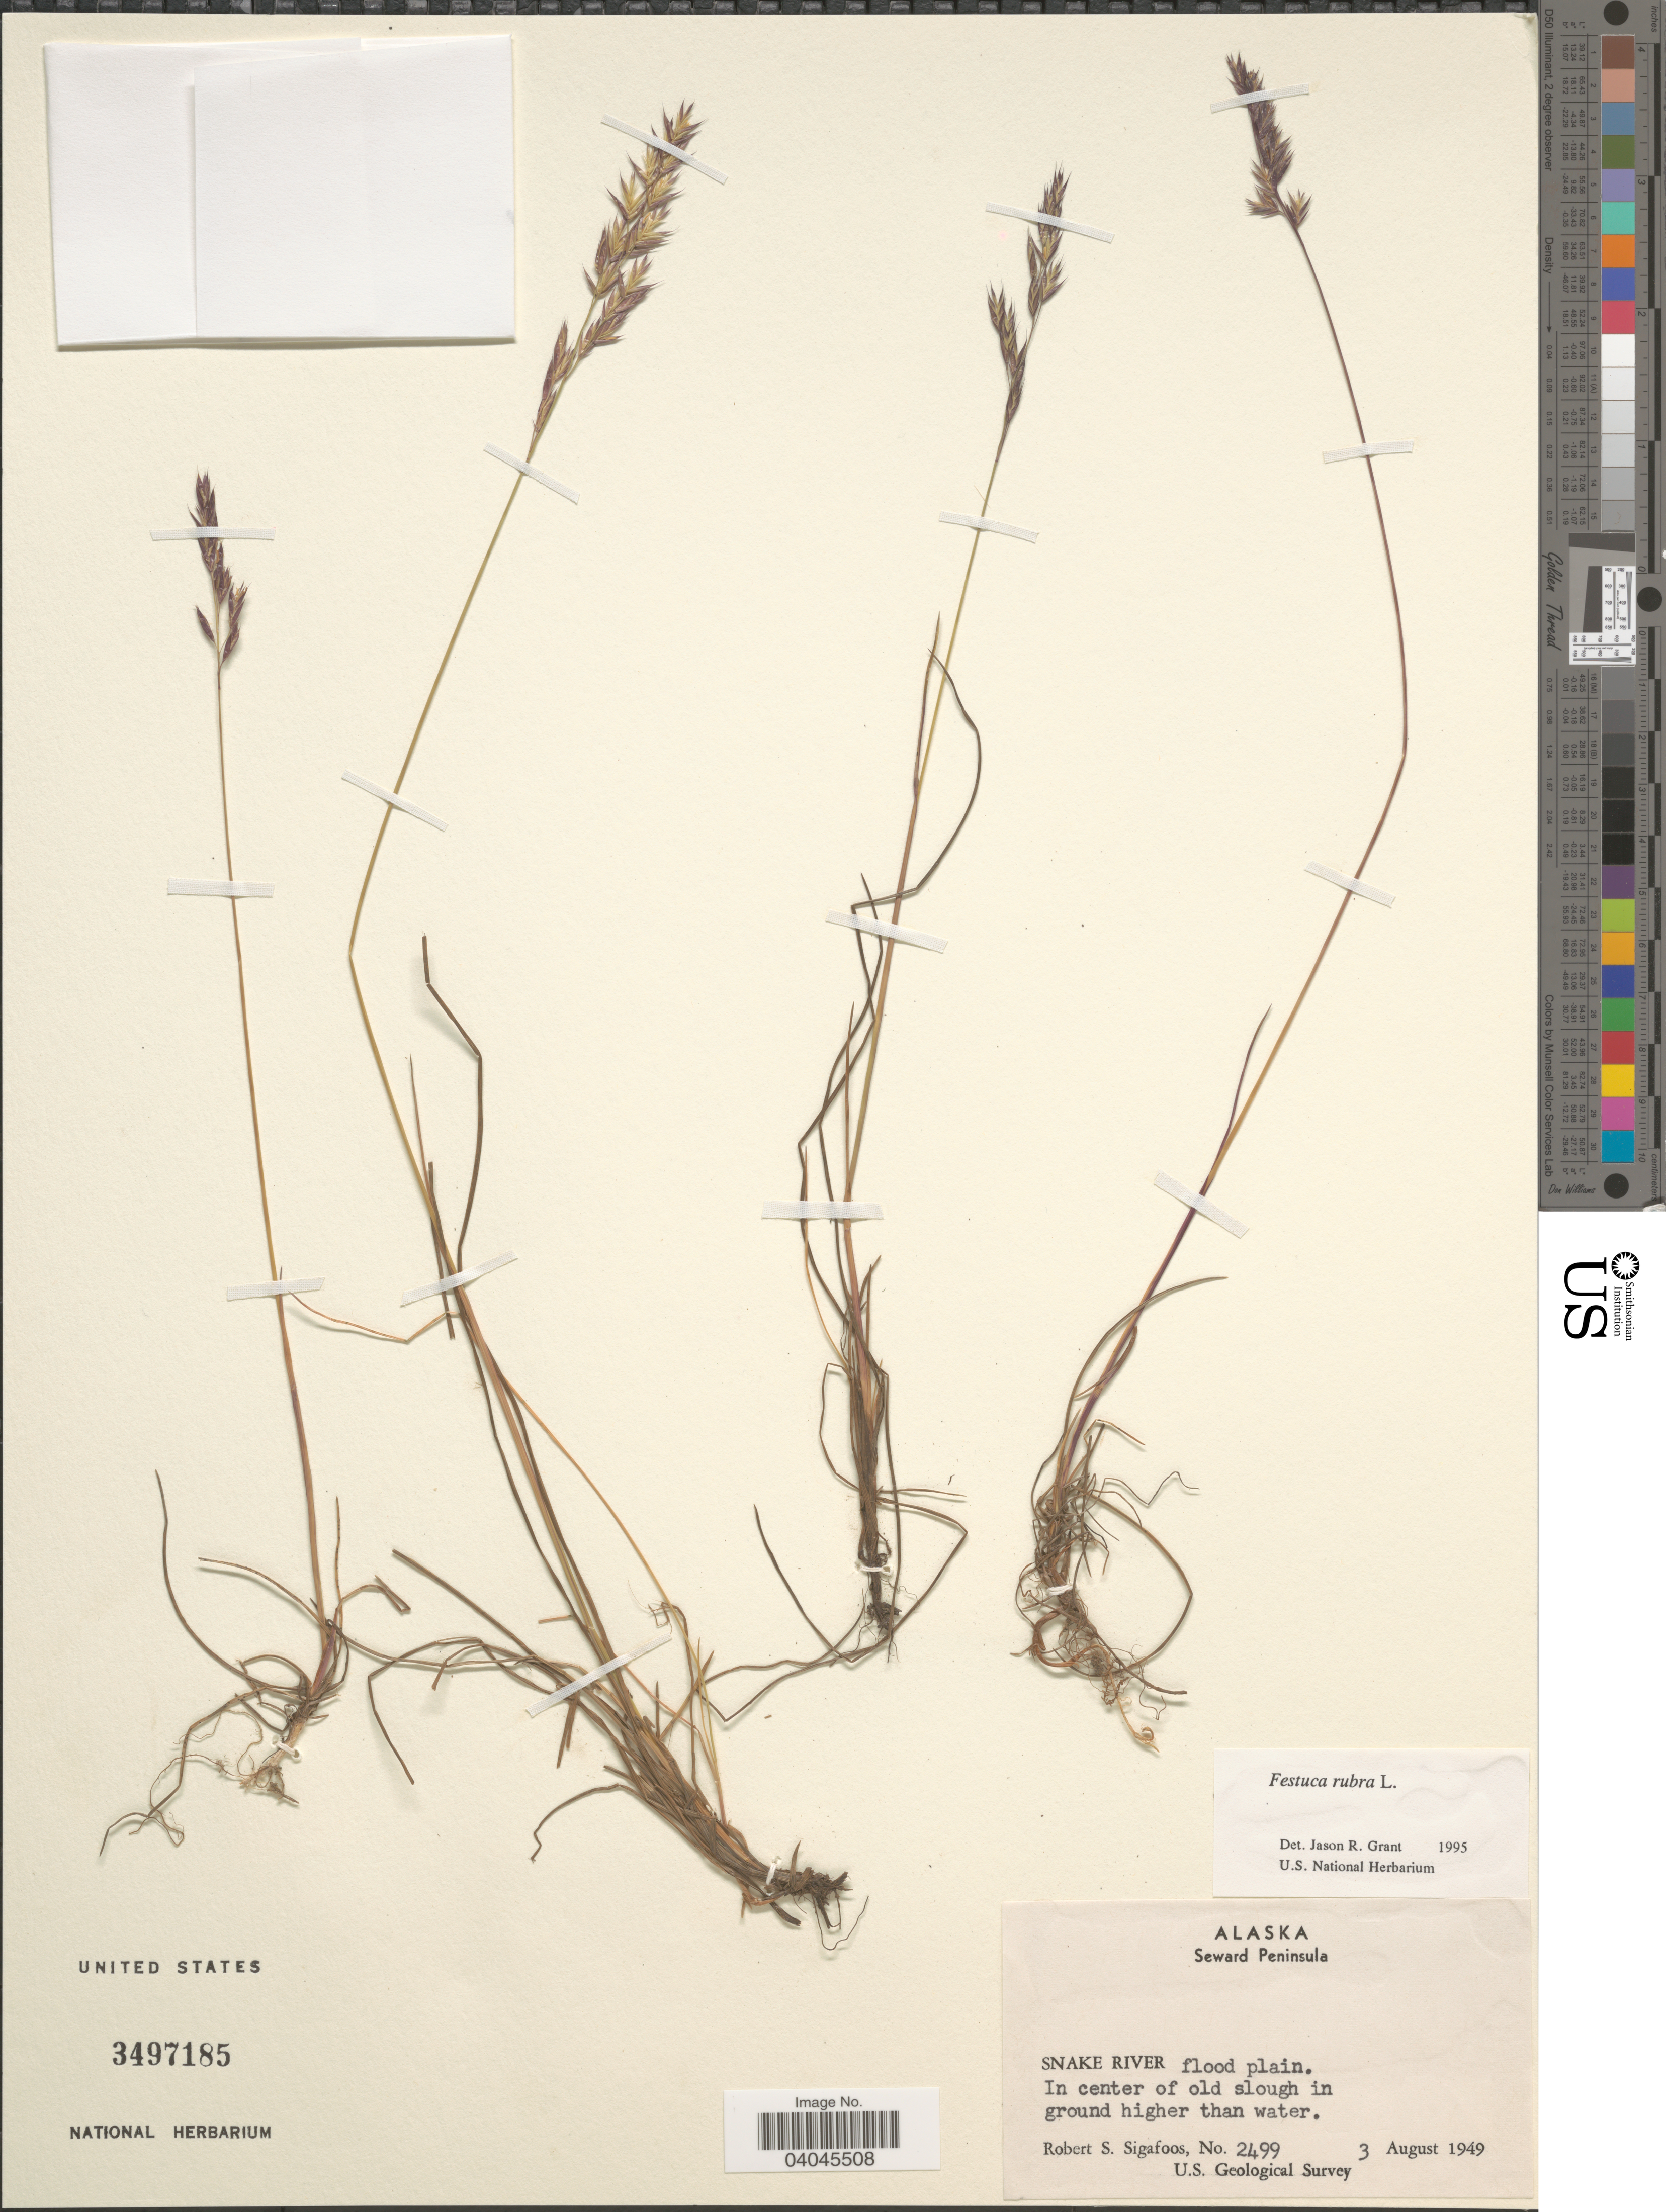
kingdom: Plantae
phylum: Tracheophyta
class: Liliopsida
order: Poales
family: Poaceae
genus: Festuca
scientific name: Festuca rubra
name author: L.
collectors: R. Sigafoos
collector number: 2499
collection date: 1949-08-03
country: United States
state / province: Alaska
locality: Seward Peninsula. Snake River flood plain.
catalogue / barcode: US 3497185